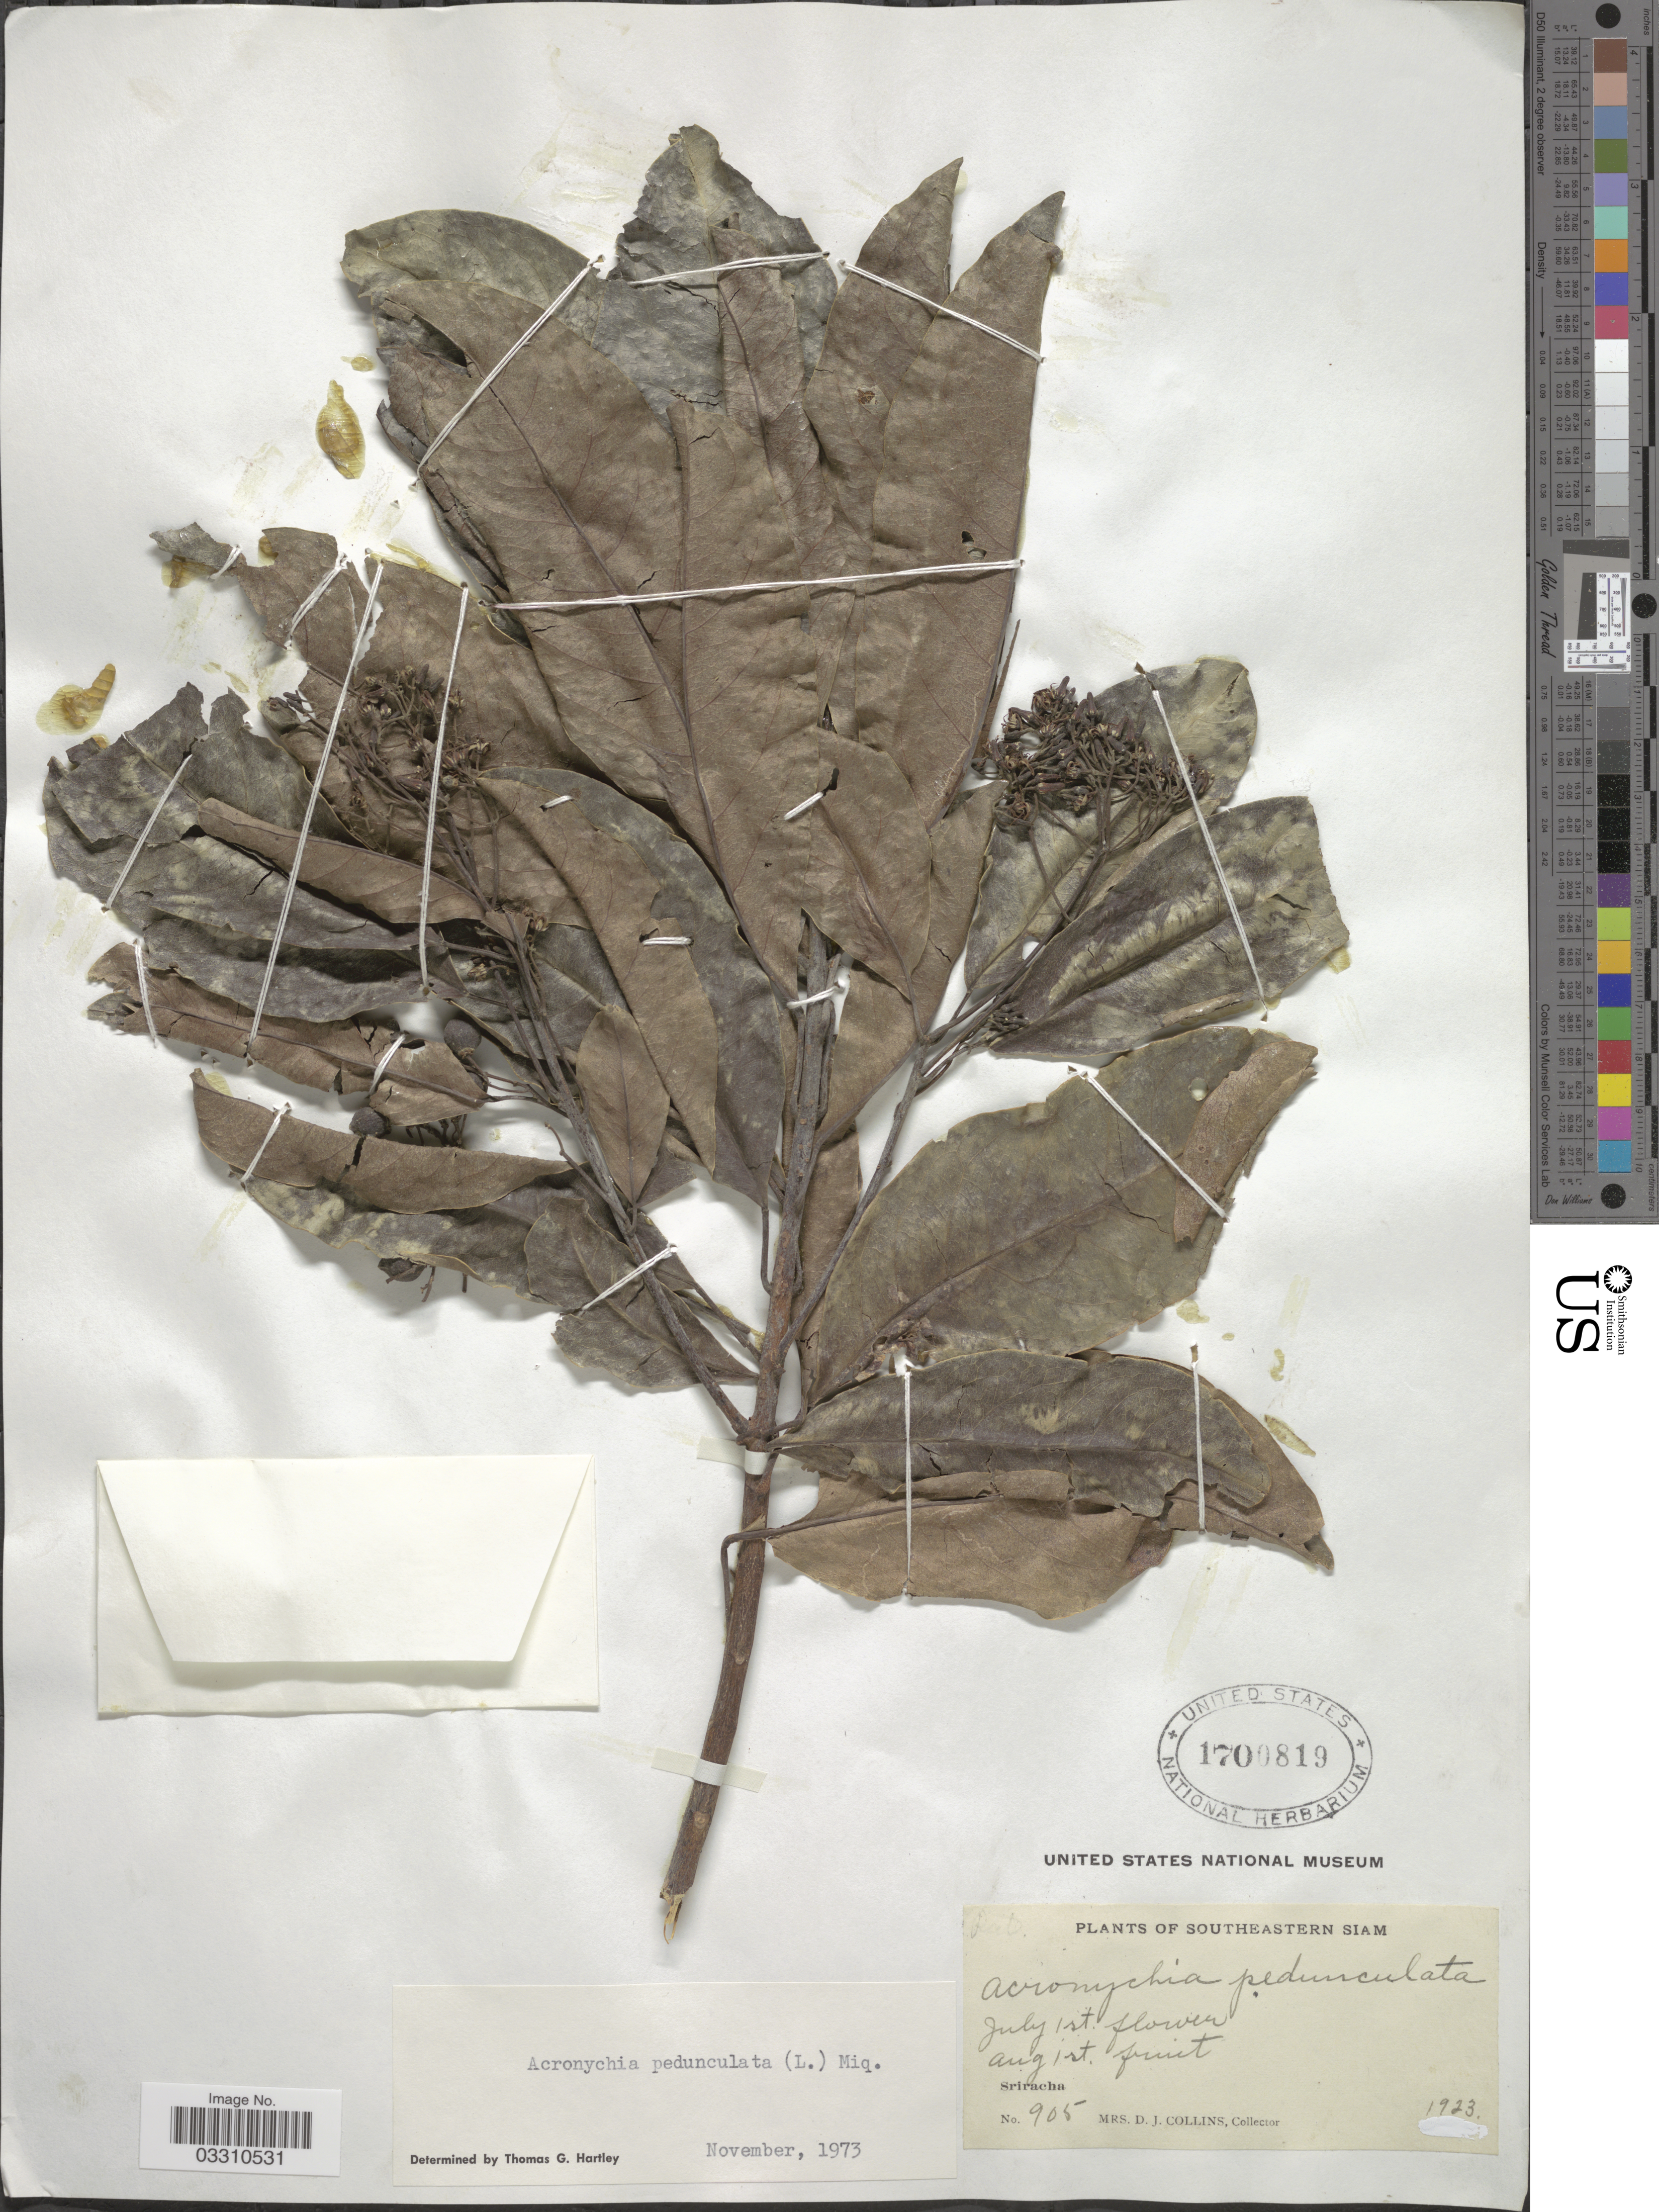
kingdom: Plantae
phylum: Tracheophyta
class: Magnoliopsida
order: Sapindales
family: Rutaceae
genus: Acronychia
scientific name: Acronychia pedunculata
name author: (L.) Miq.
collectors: Mrs. D. J. Collins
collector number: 905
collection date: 1923-07/1923-08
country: Thailand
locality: Southeastern Siam, Sriracha.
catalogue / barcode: US 1700819